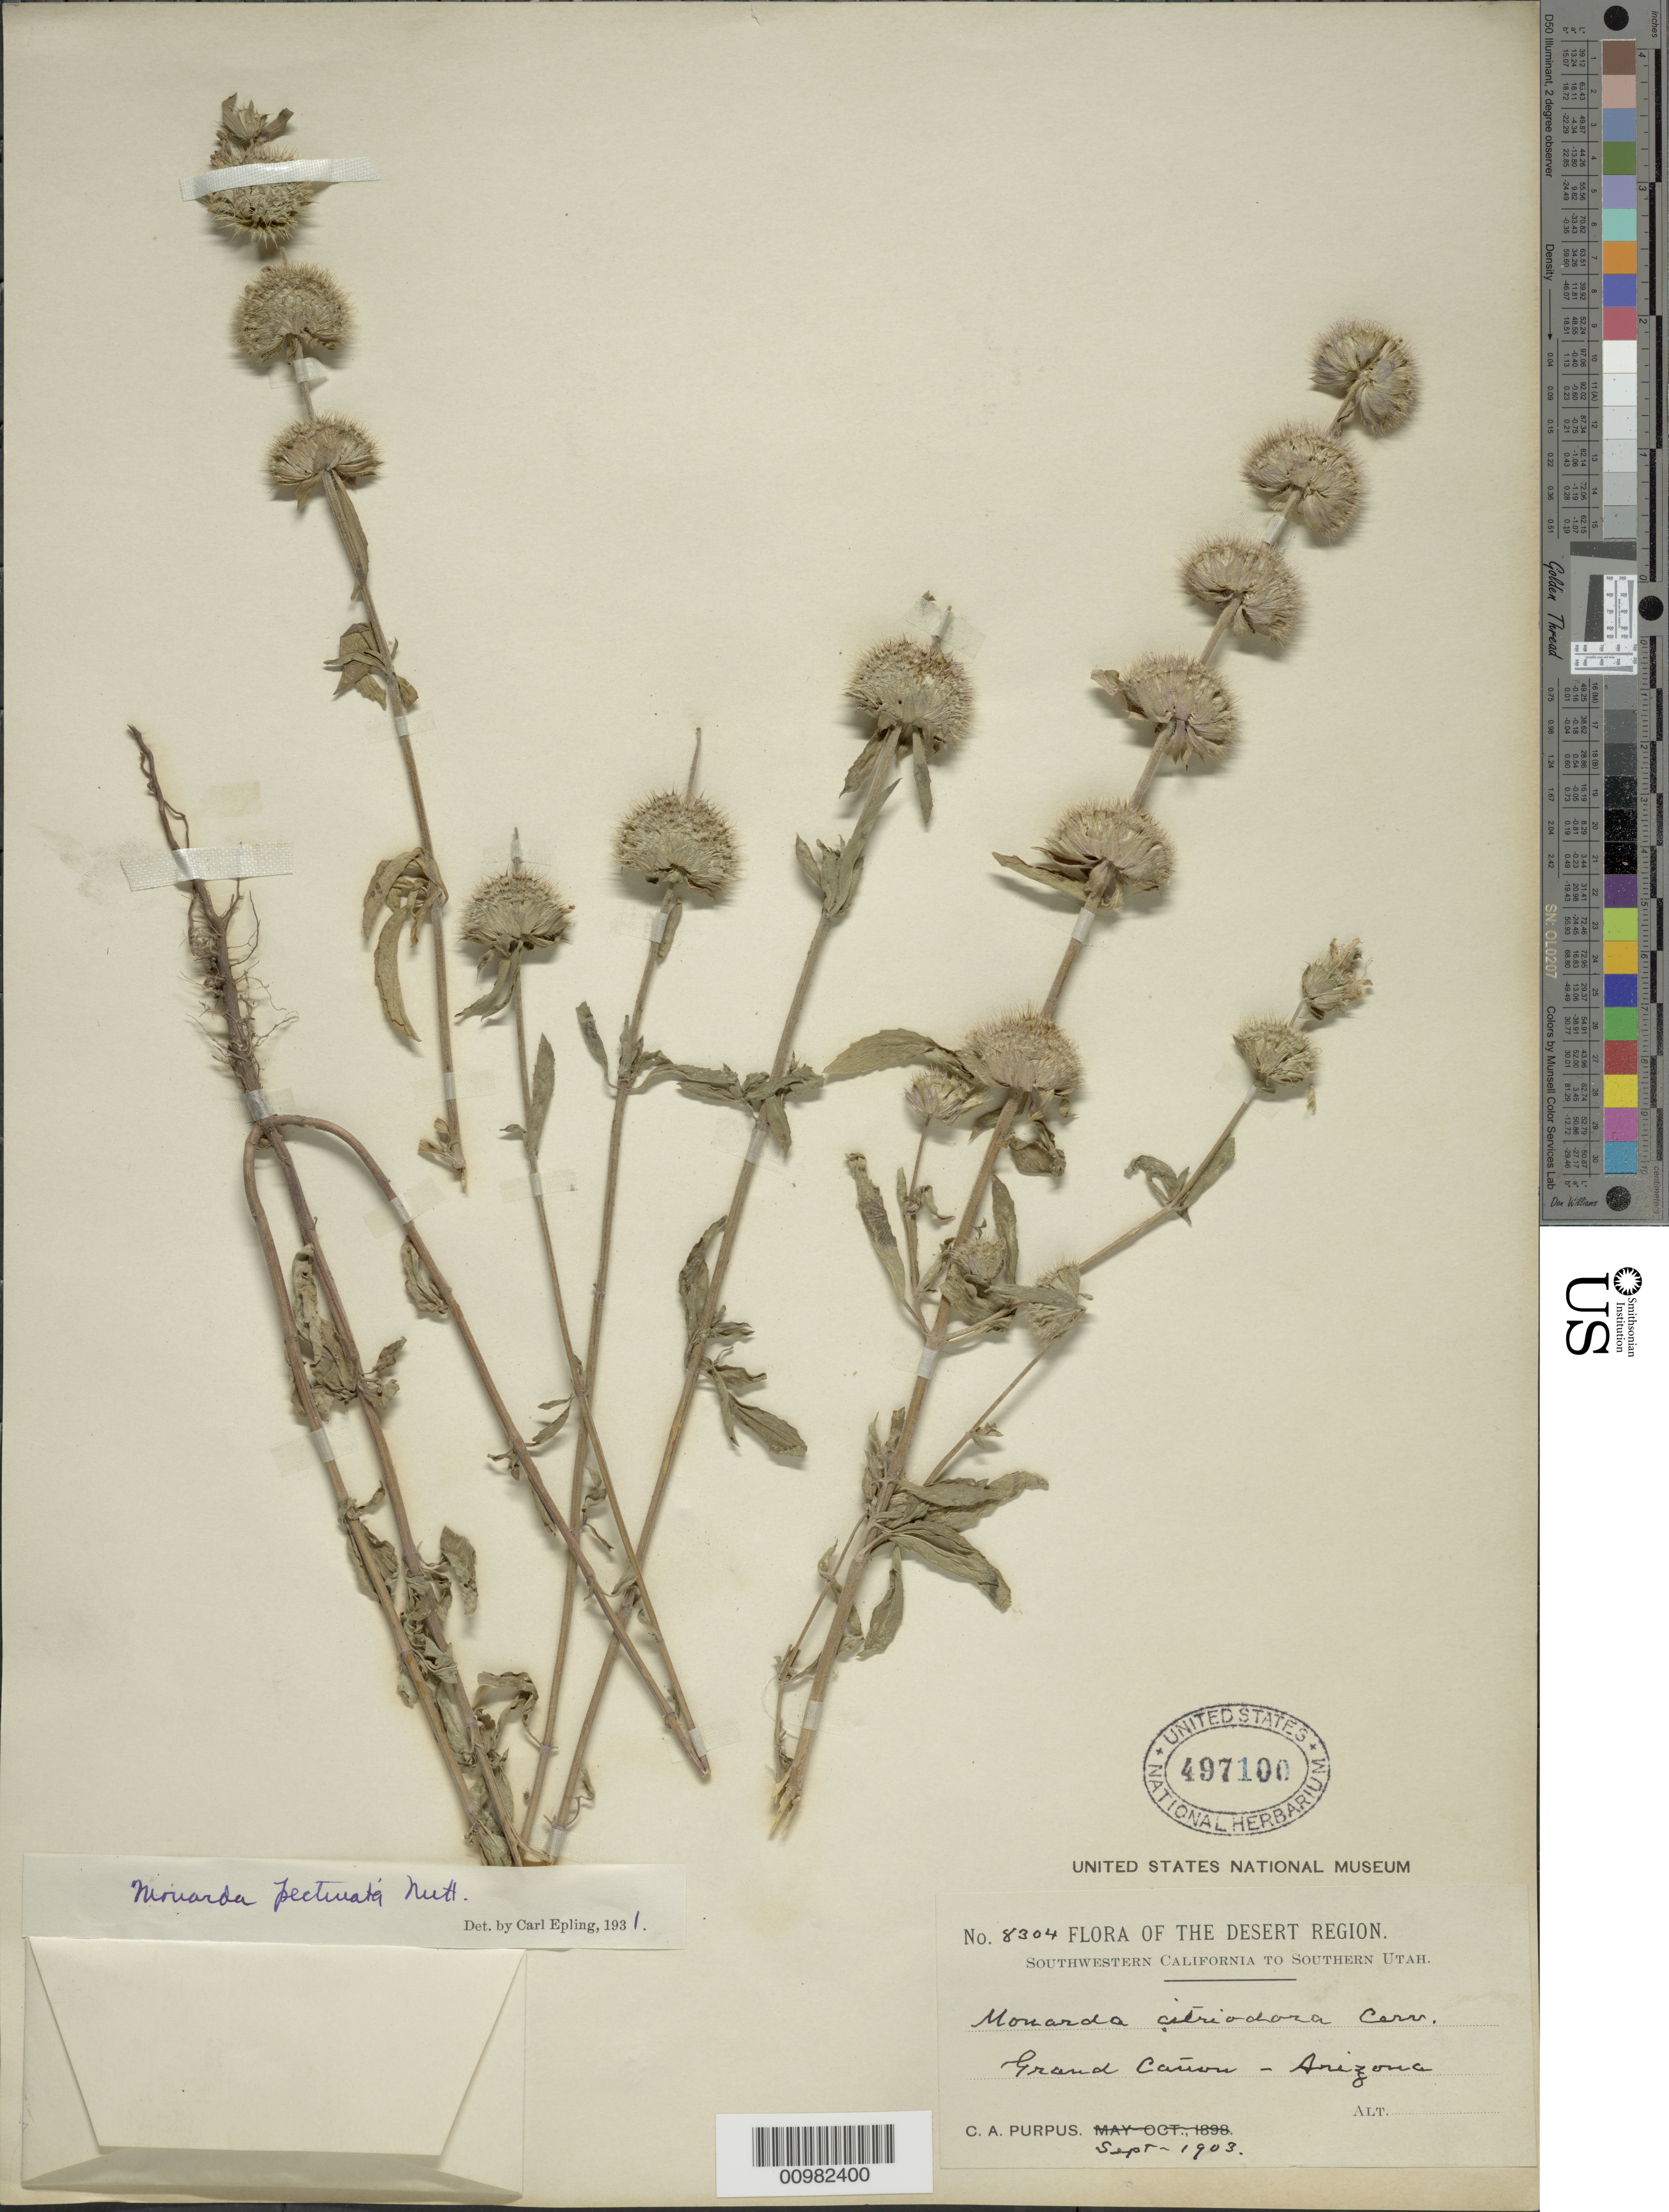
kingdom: Plantae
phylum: Tracheophyta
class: Magnoliopsida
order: Lamiales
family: Lamiaceae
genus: Monarda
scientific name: Monarda pectinata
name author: Nutt.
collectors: C. A. Purpus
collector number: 8304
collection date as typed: Sep 1903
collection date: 1903-09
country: United States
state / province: Arizona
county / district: Coconino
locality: Grand Canyon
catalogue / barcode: US 497100